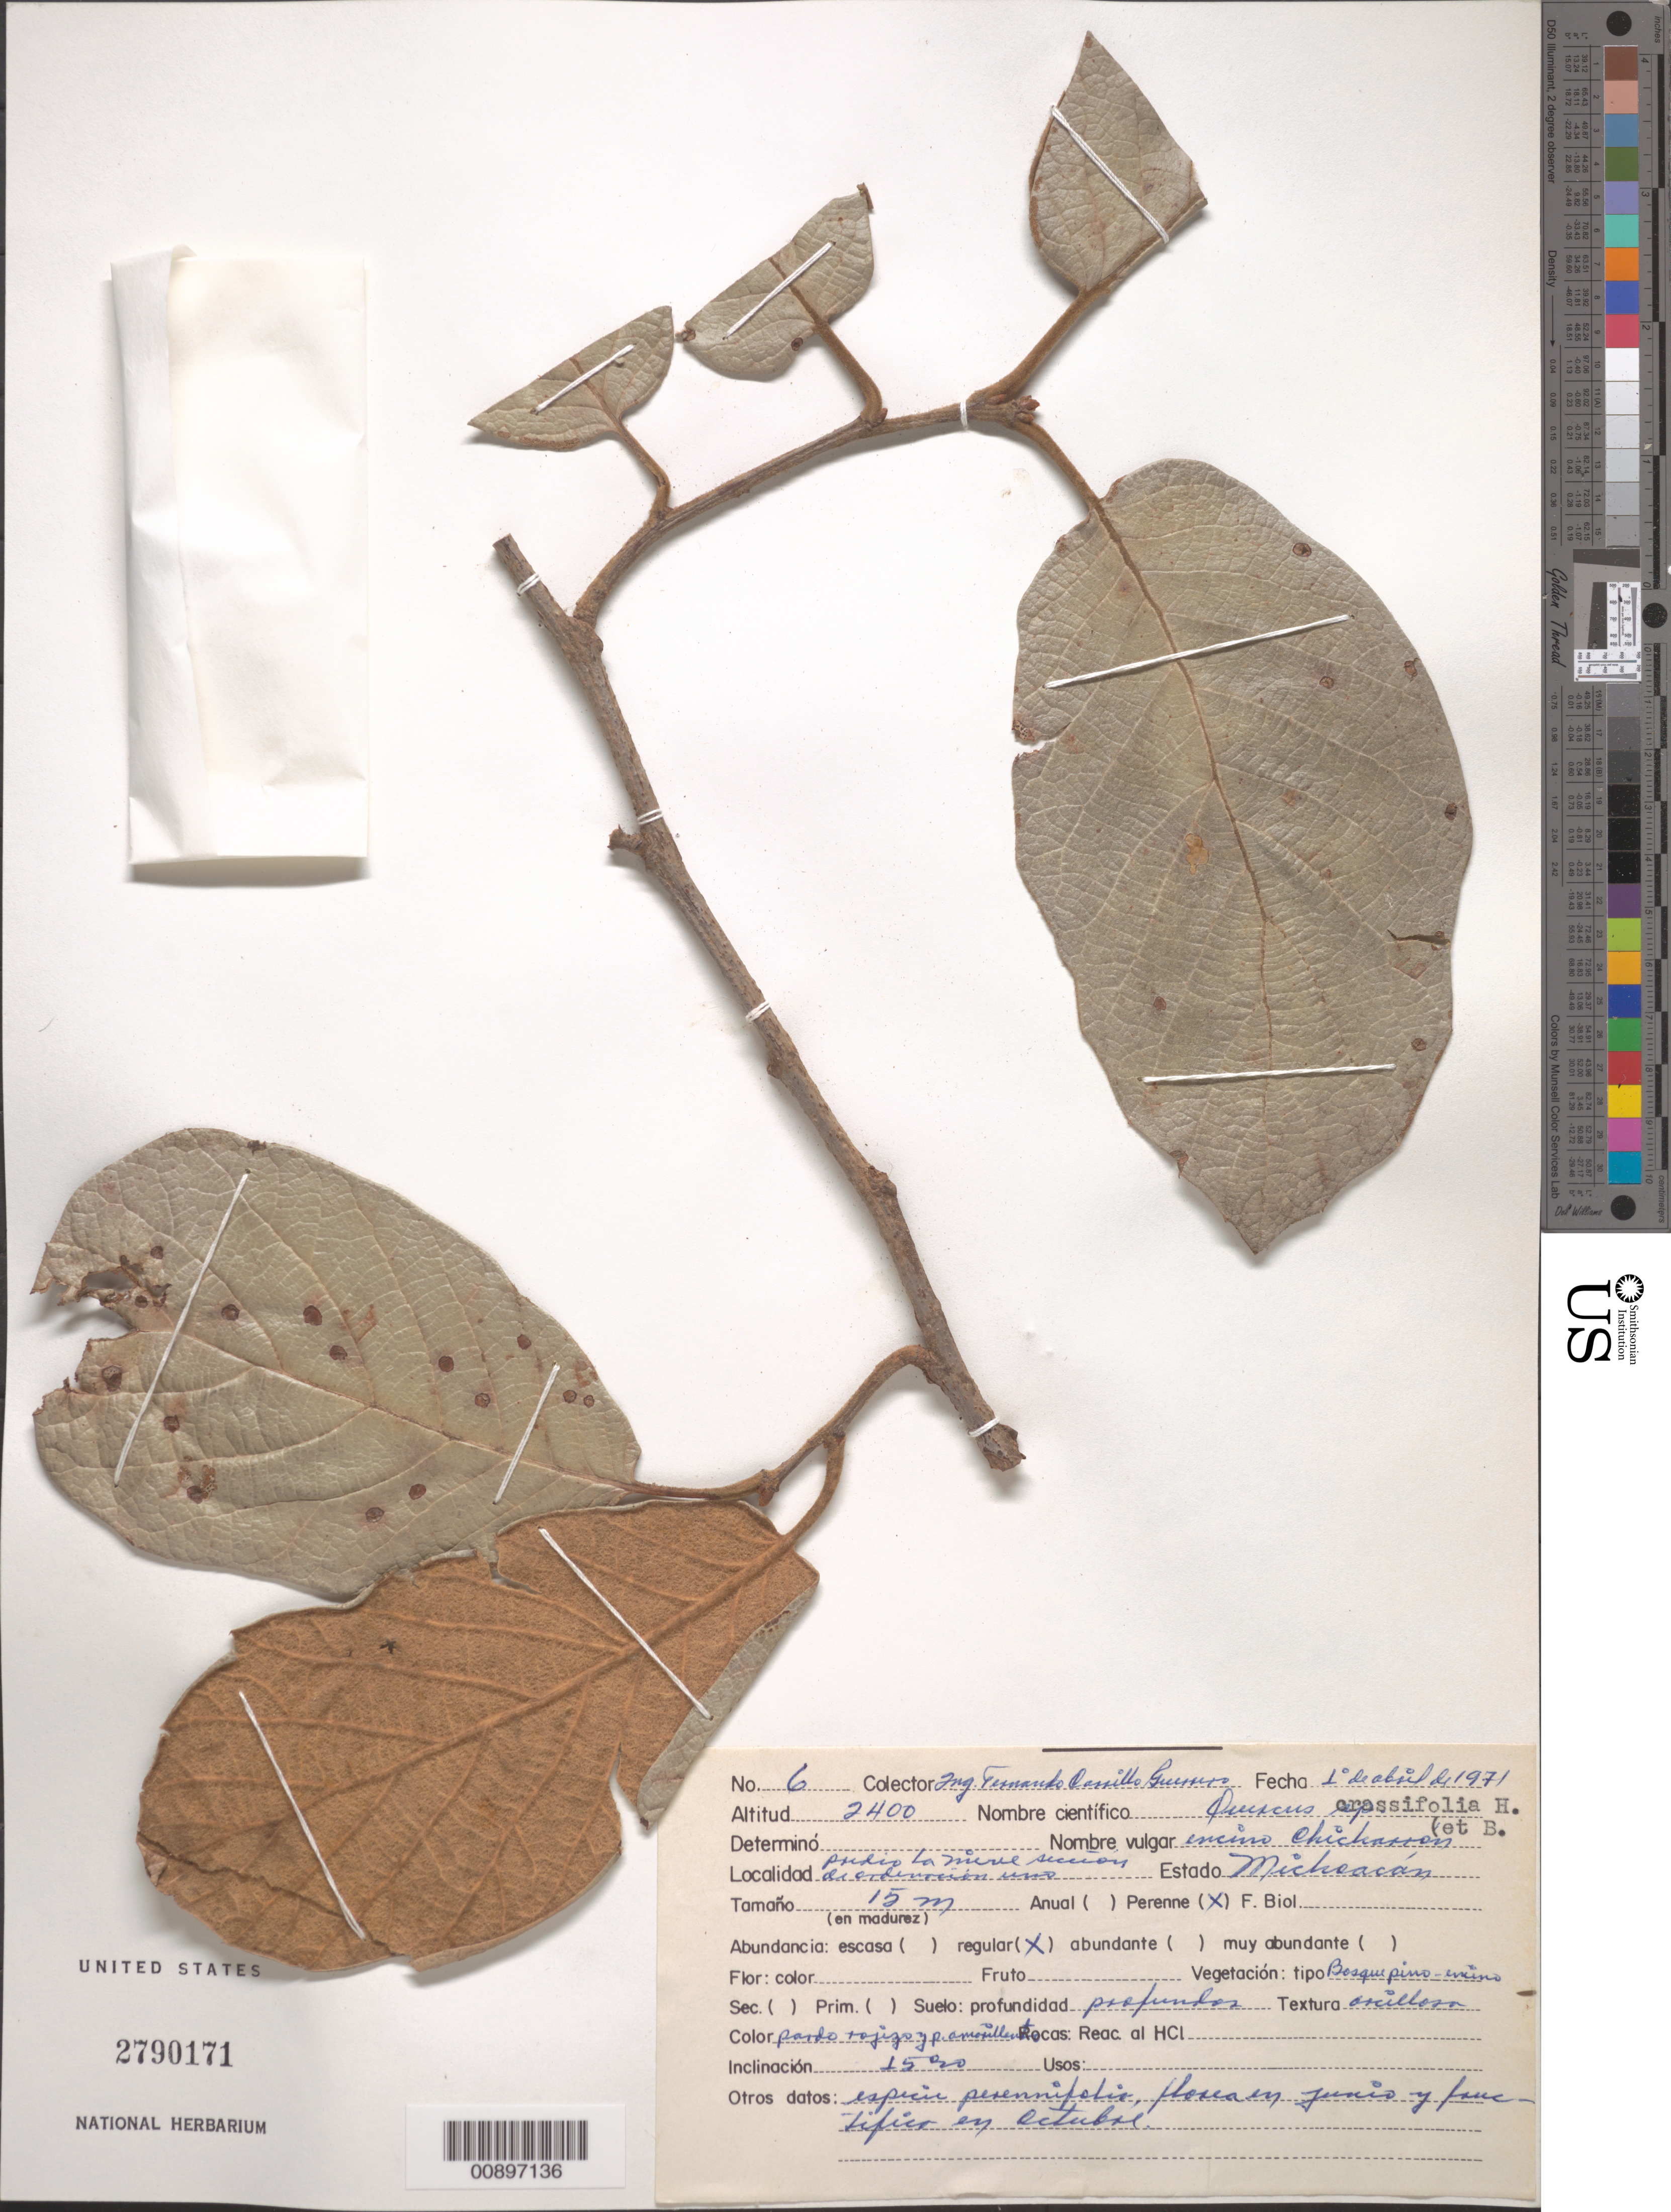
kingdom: Plantae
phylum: Tracheophyta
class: Magnoliopsida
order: Fagales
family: Fagaceae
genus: Quercus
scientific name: Quercus crassifolia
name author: Humb. & Bonpl.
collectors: Carrillo Guerrero, F.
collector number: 6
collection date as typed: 01 Apr 1971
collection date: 1971-04-01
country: Mexico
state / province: Michoacán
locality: Predio la nieve sección de ordenación uno. Estado Michoacán.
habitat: Bosque pino-encino, suelo profundo, textura arcillosa, color pardo rojizo y pardo amarillento, inclinación 15%.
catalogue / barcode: US 2790171